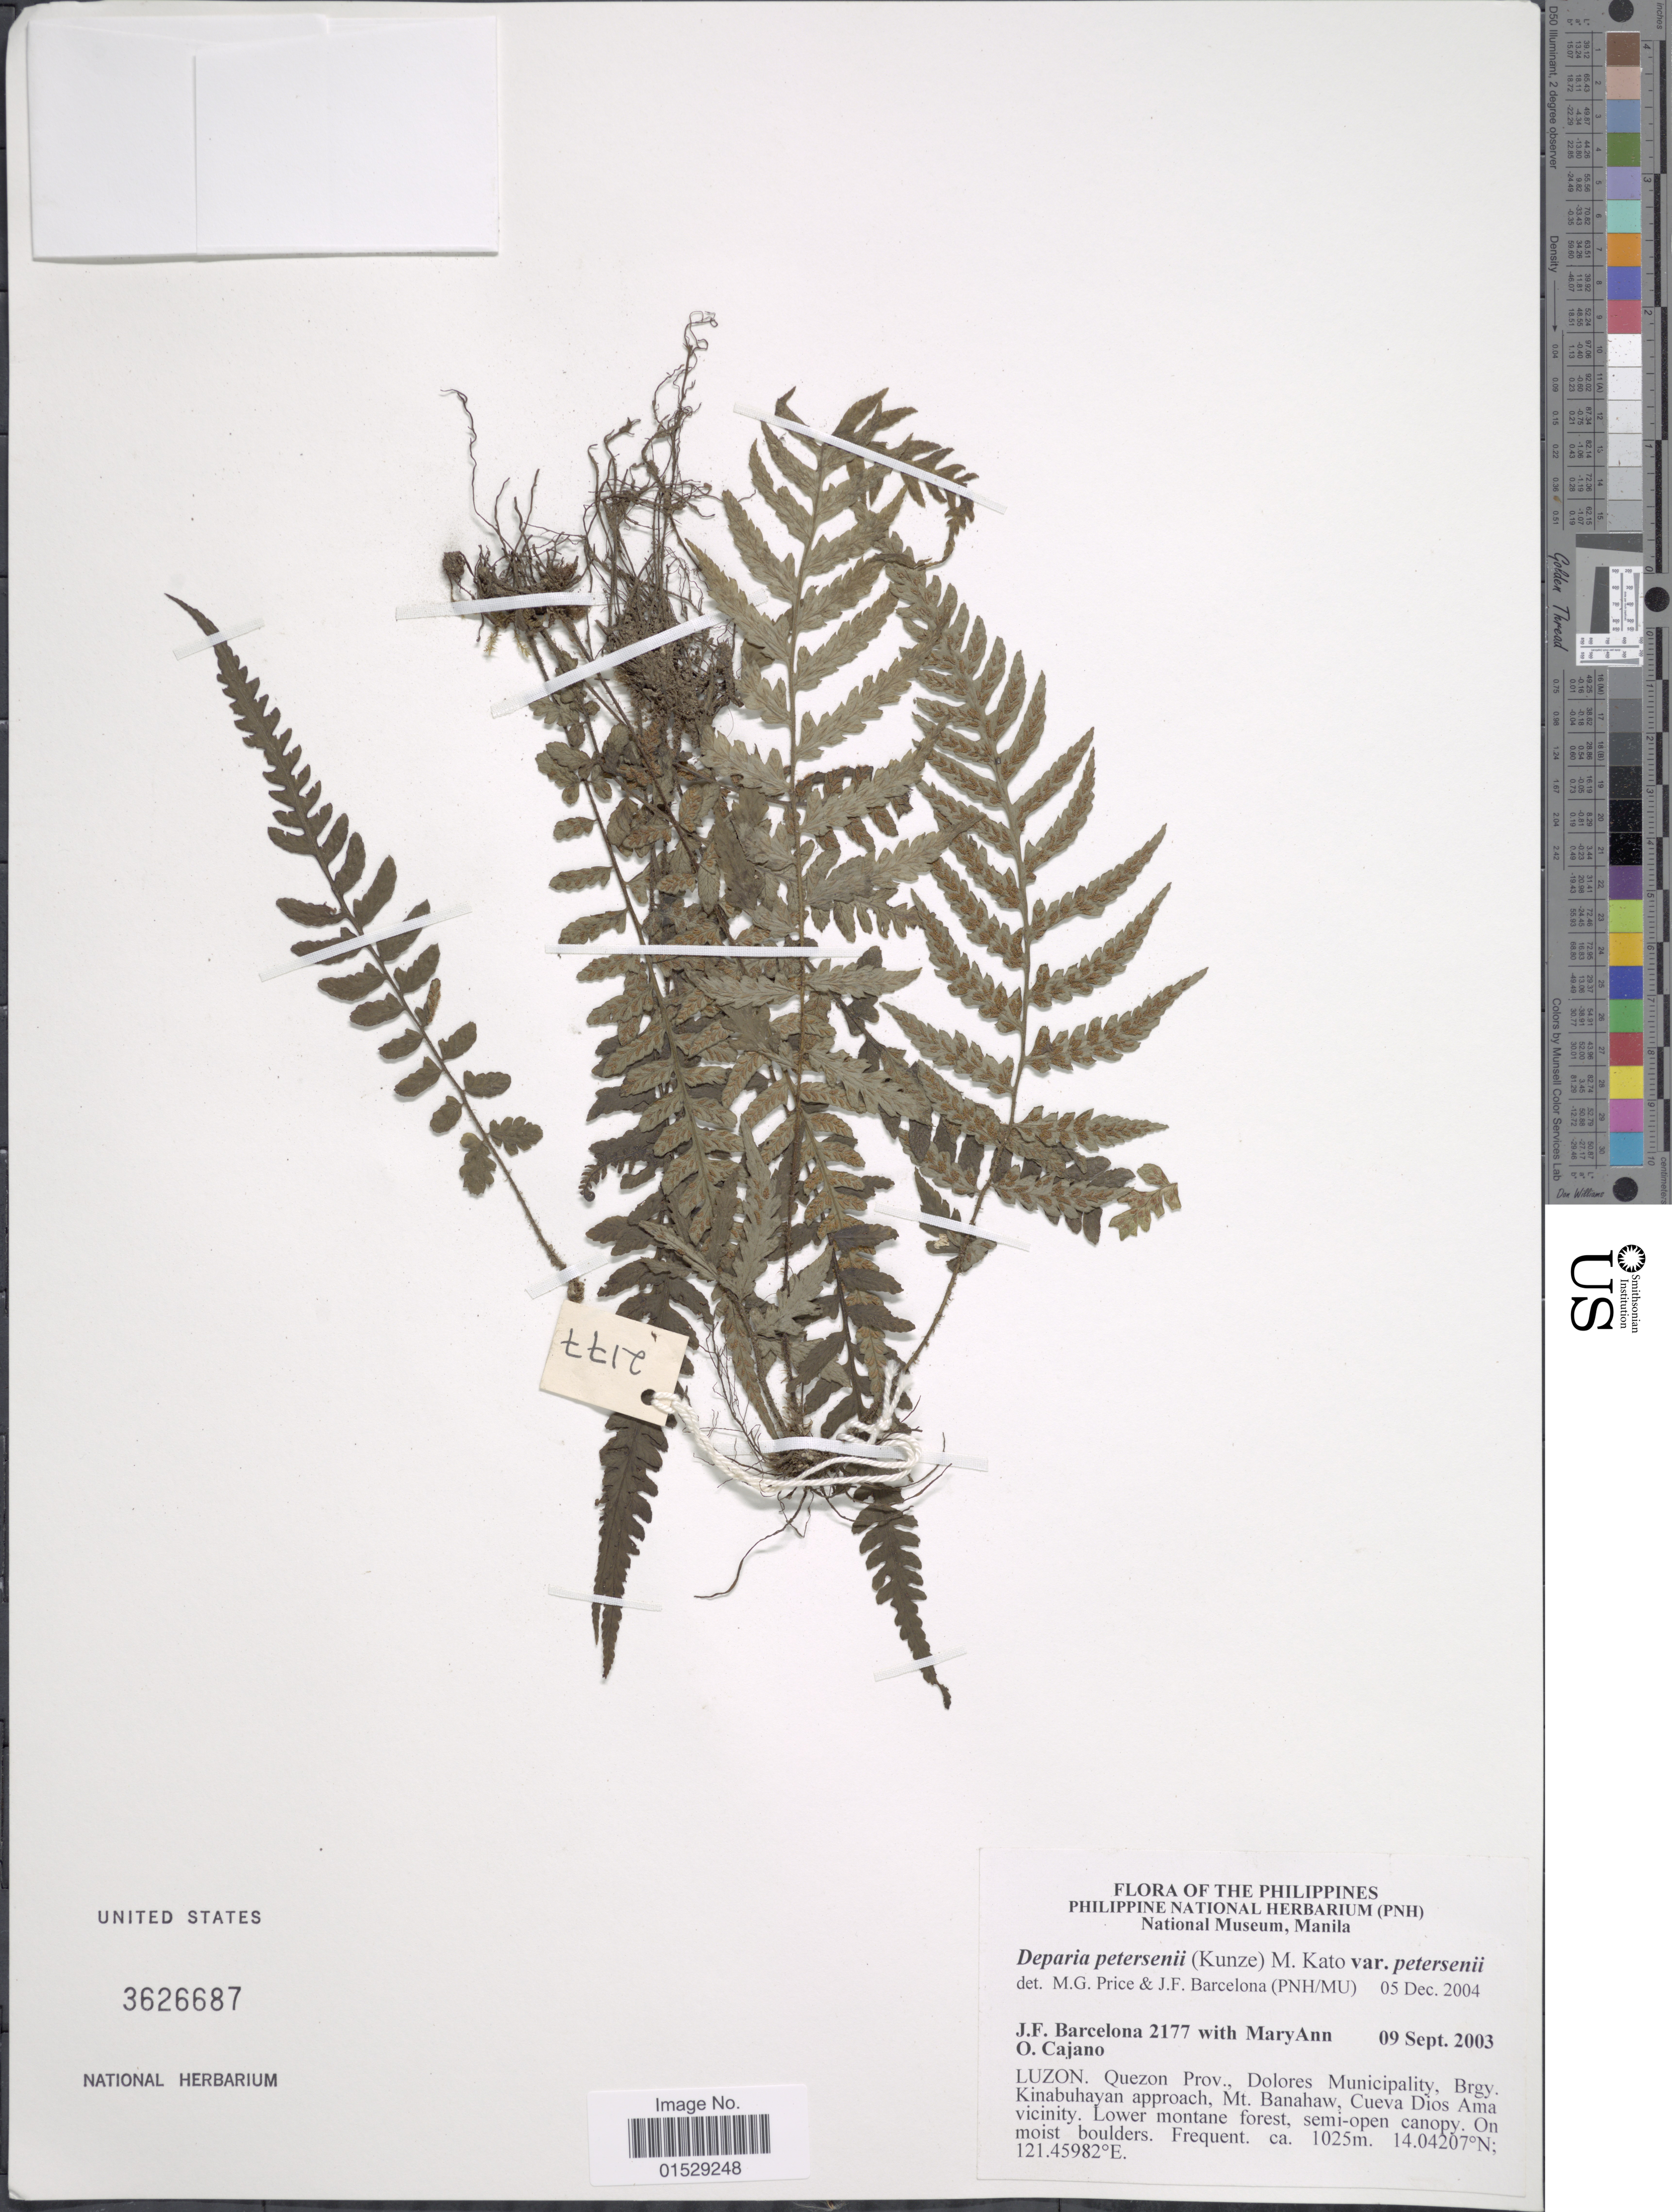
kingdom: Plantae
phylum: Tracheophyta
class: Polypodiopsida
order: Polypodiales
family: Athyriaceae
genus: Deparia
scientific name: Deparia petersenii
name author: (Kunze) M. Kato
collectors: J. F. Barcelona & M. Cajano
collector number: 2177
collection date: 2003-09-09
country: Philippines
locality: Luzon, Quezon Prov., Dolores Municipality, Brgy. Kinabuhayan approach, Mt. Banahaw, Cueva Dios Ama vicinity, lower montane forest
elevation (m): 1025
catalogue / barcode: US 3626687